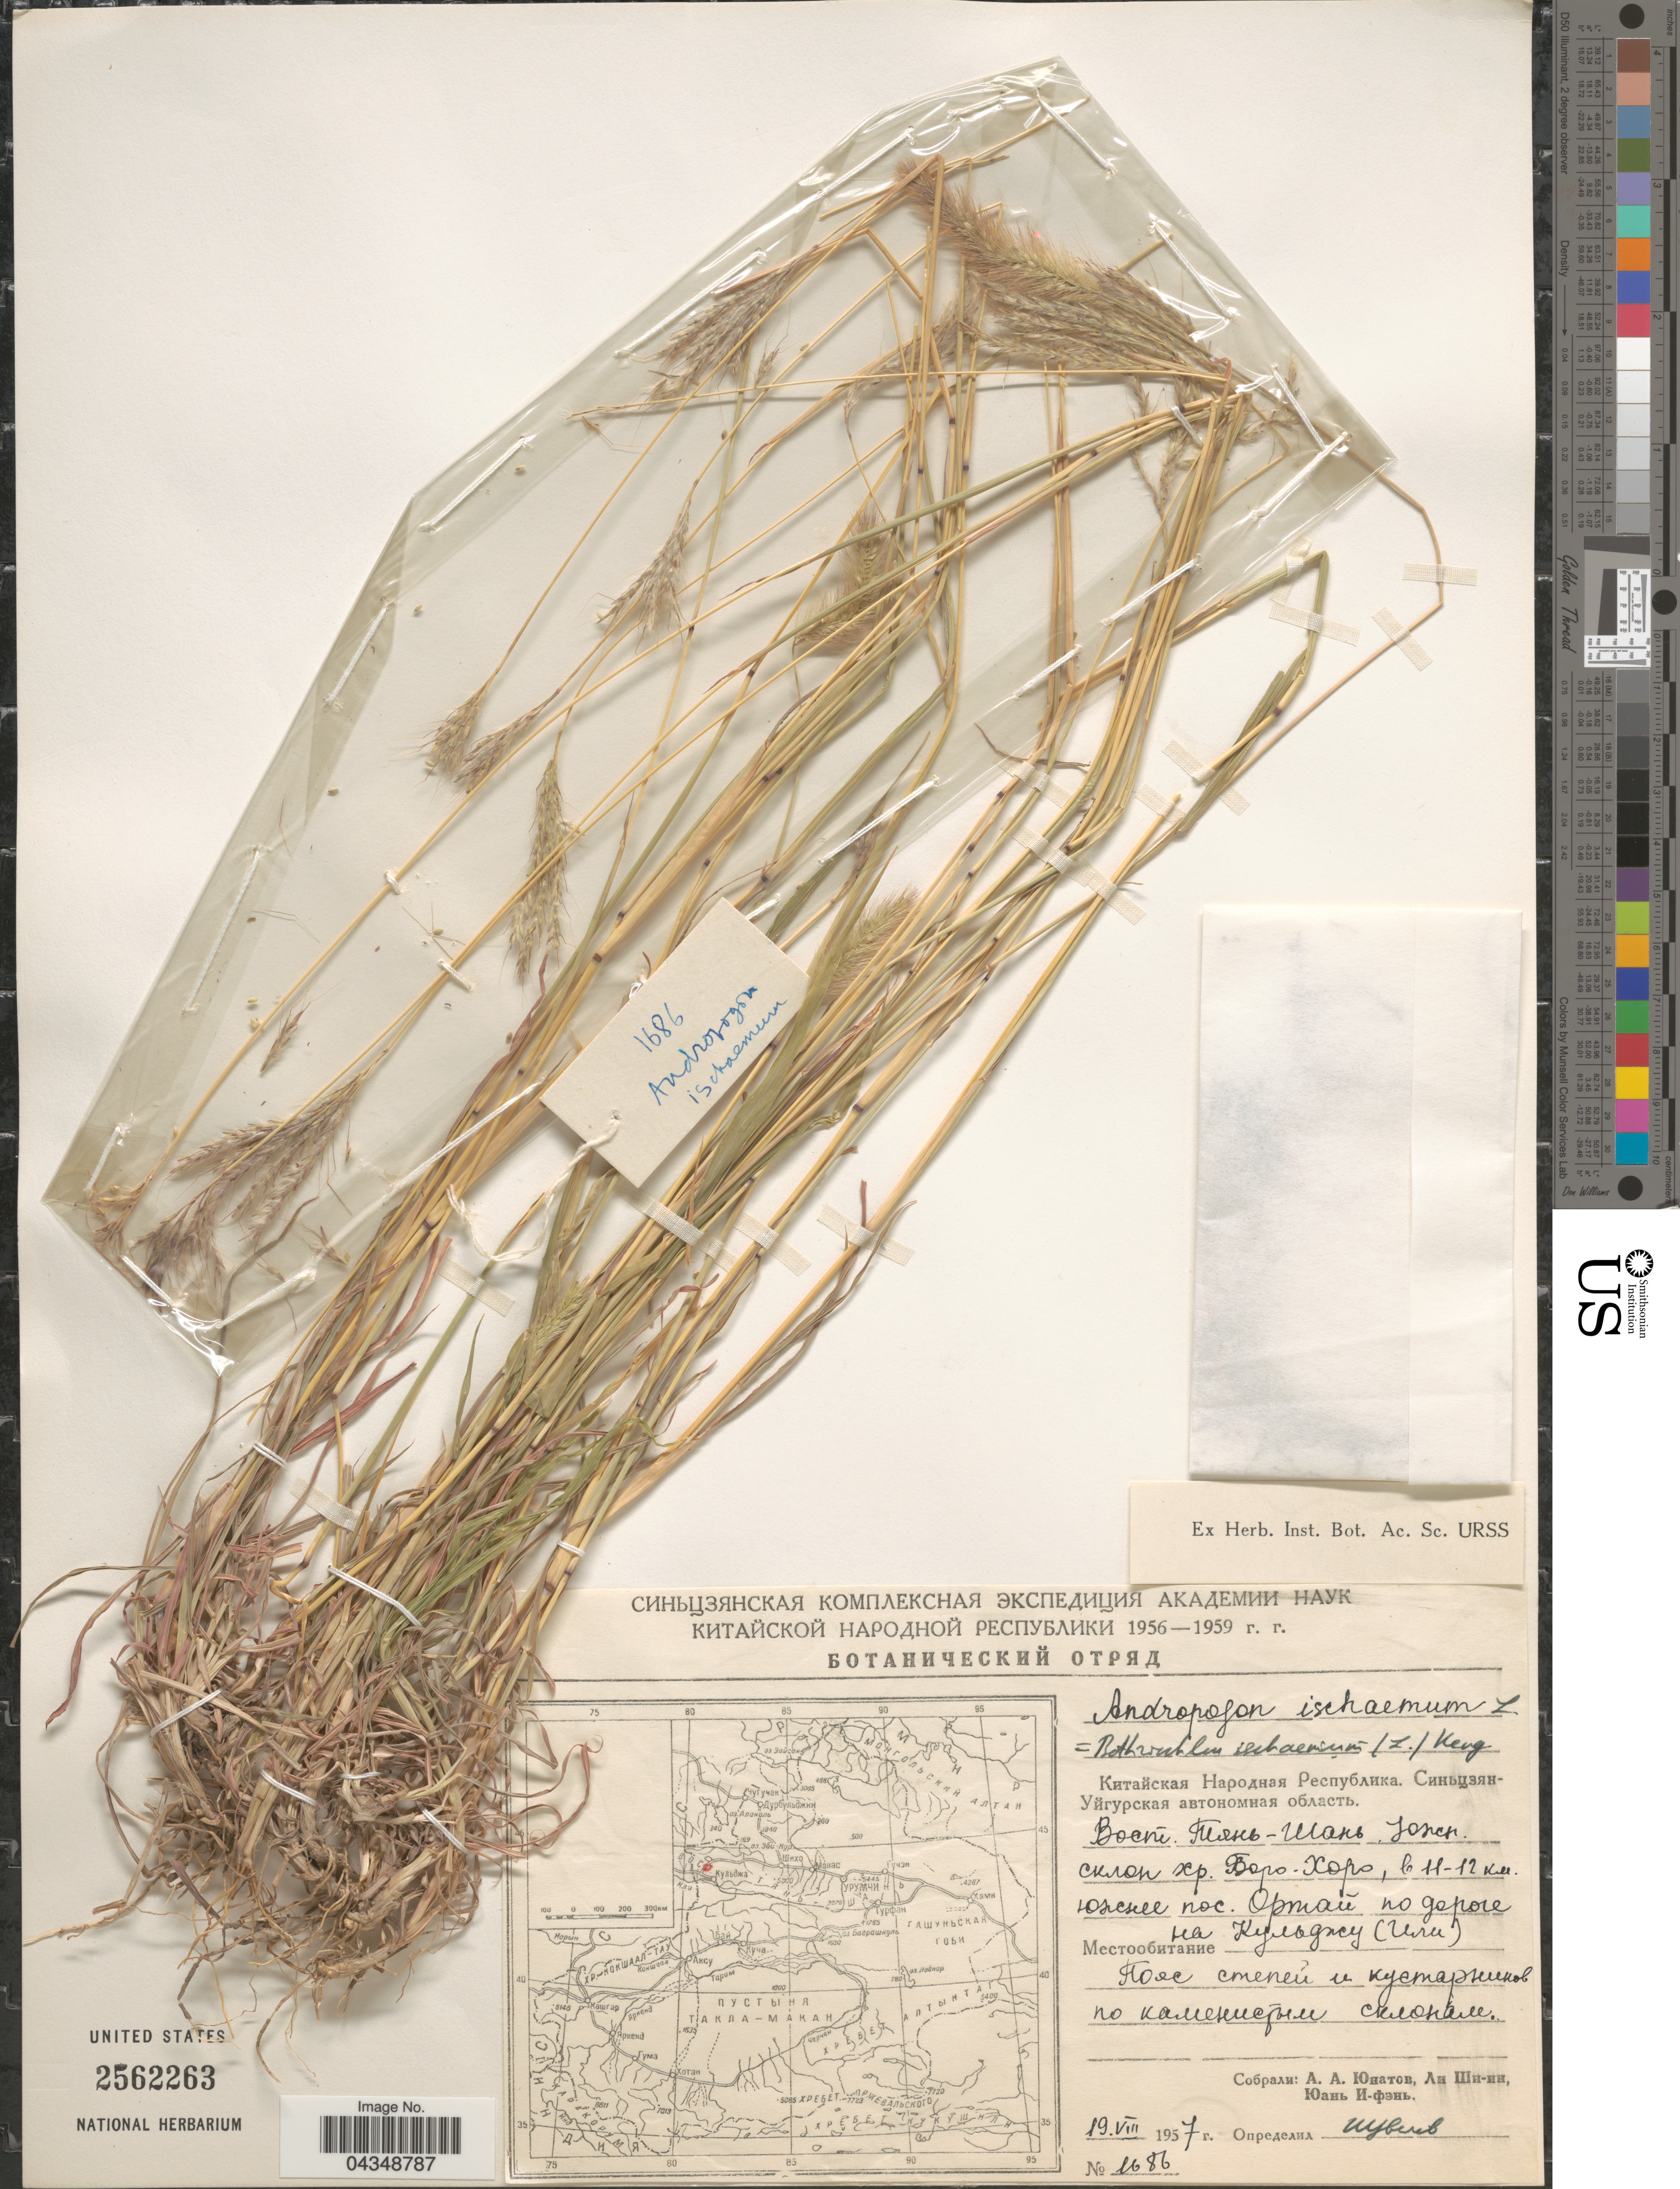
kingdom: Plantae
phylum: Tracheophyta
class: Liliopsida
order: Poales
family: Poaceae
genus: Bothriochloa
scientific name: Bothriochloa ischaemum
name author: (L.) Keng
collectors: A. Unatov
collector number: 1686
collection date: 1957-08-19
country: China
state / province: Xinjiang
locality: South slope of Boro-Khoro, 11-12 km S of village Ortay on the road to Kuldzha (Ili)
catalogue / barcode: US 2562263